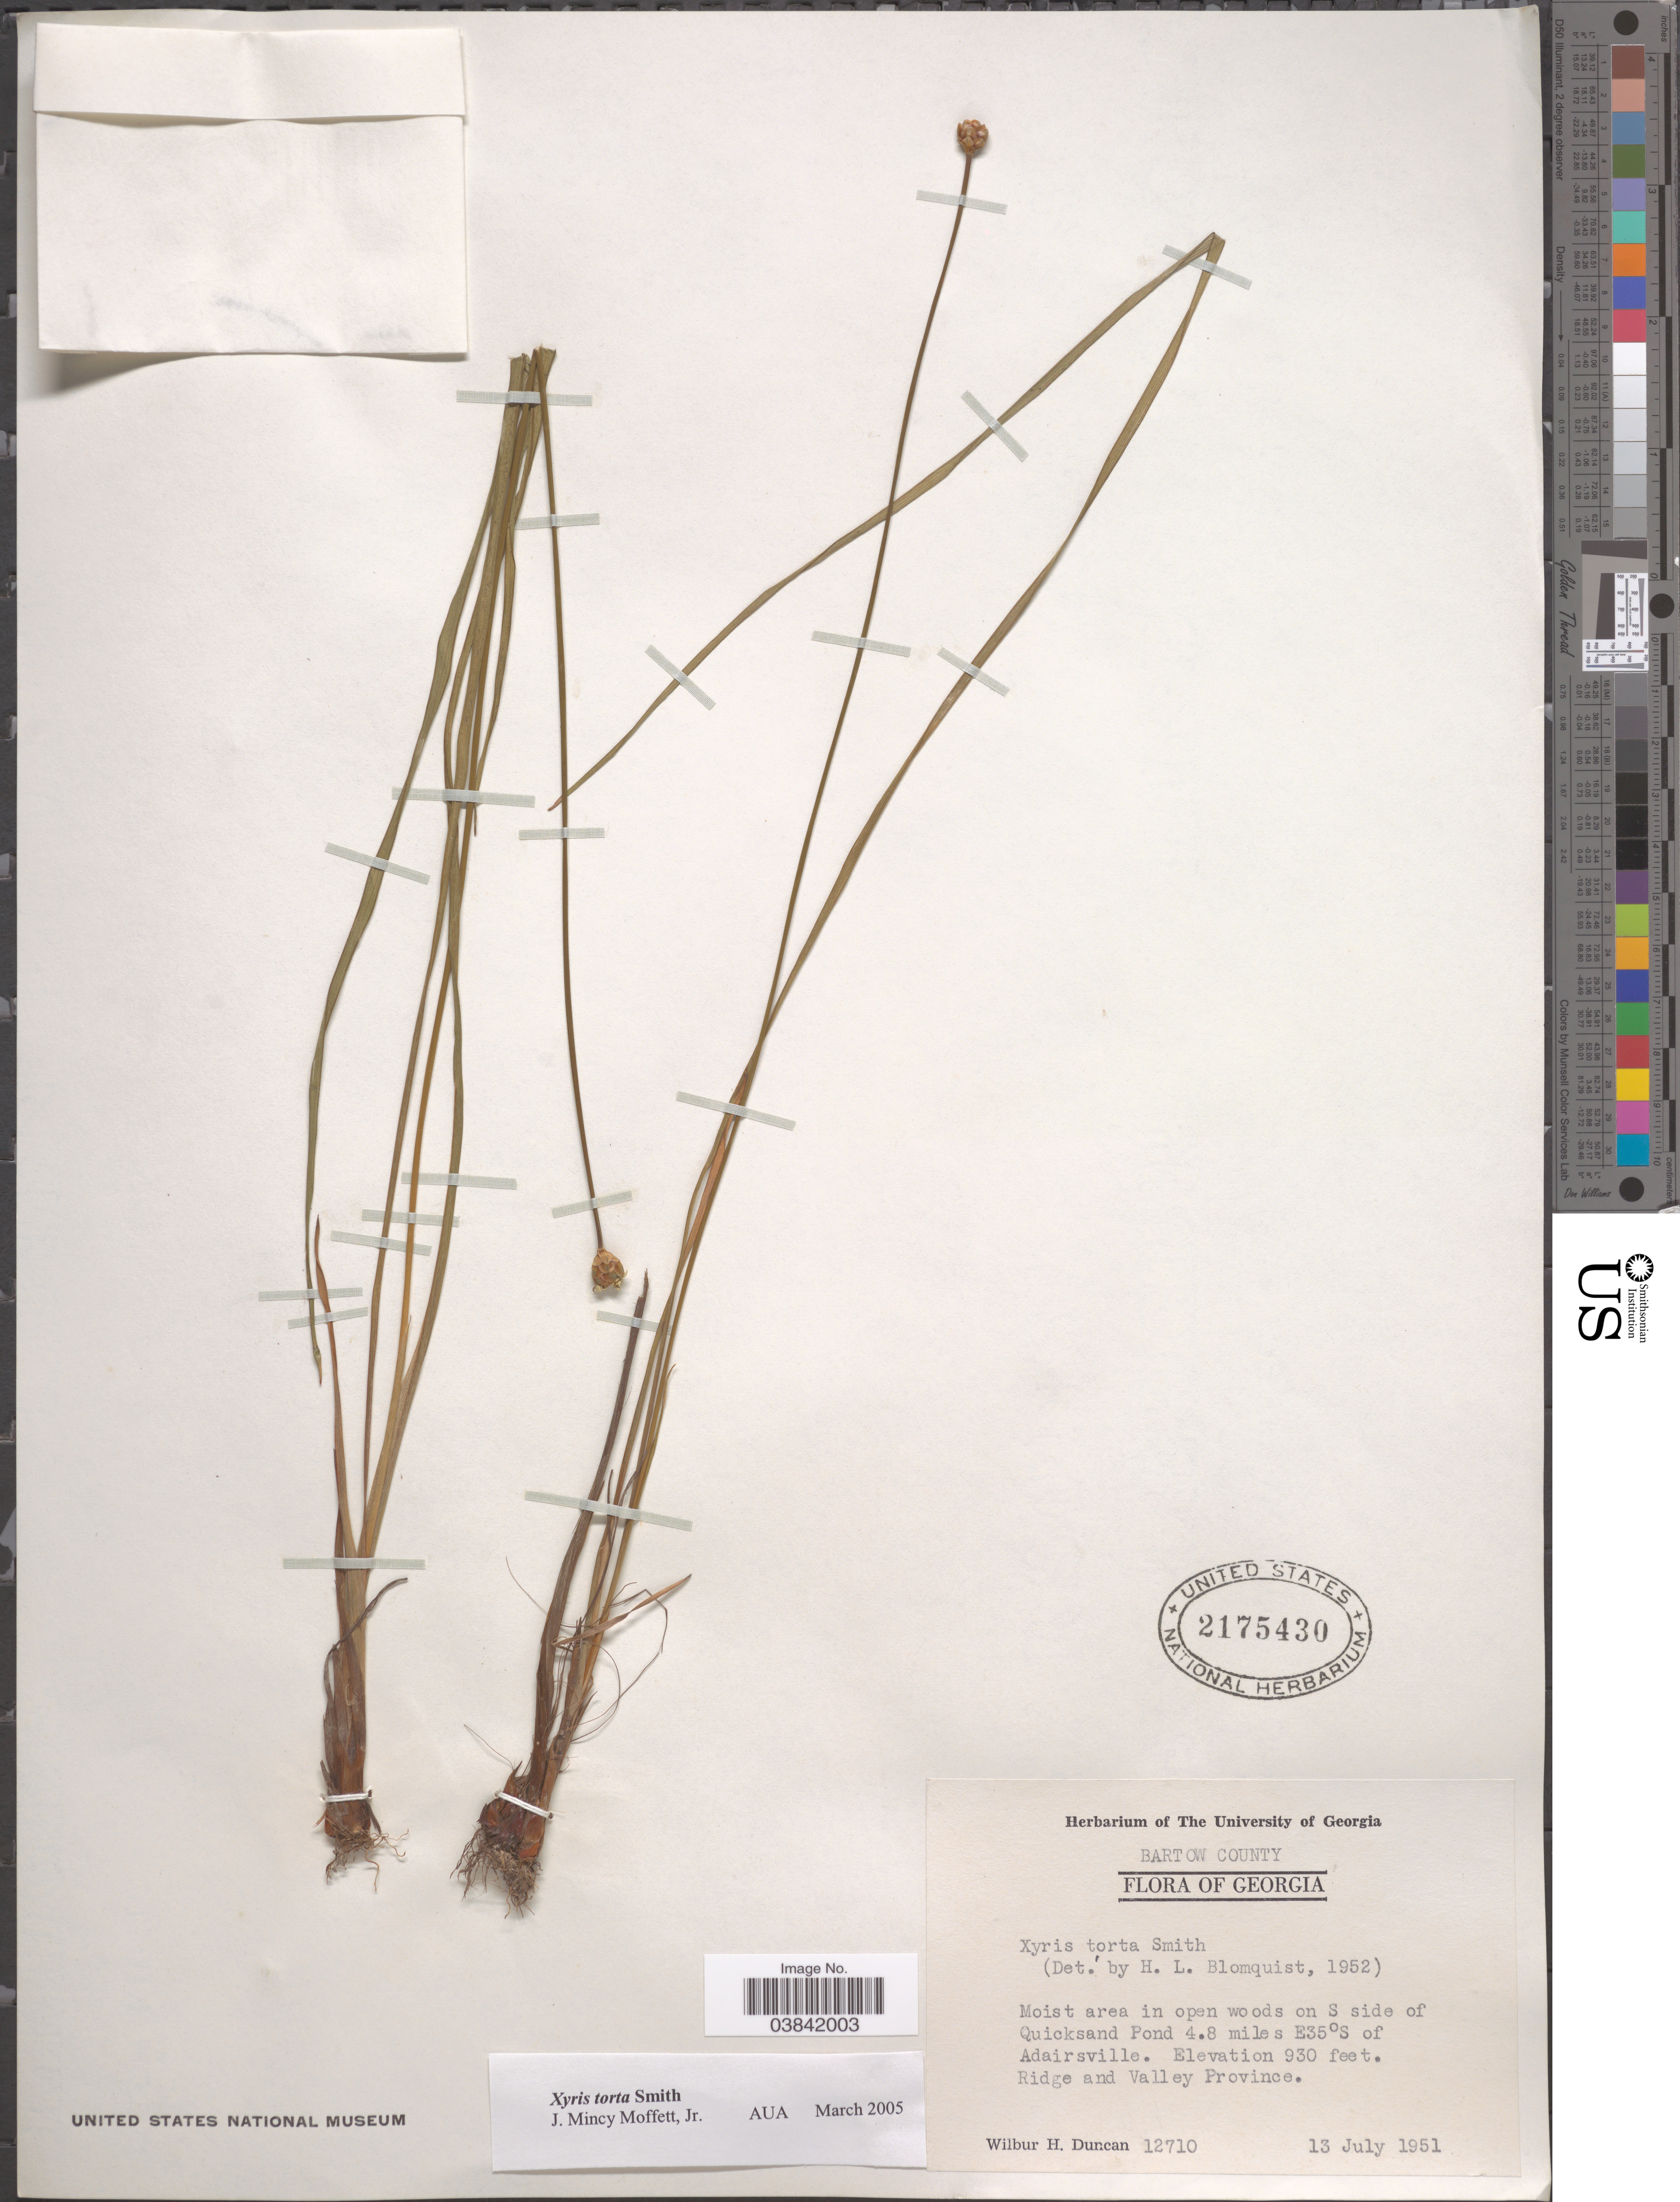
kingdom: Plantae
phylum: Tracheophyta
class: Liliopsida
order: Poales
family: Xyridaceae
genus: Xyris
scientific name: Xyris torta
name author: Sm.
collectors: W. H. Duncan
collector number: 12710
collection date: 1951-07-13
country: United States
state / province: Georgia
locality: Bartow County. Moist area in open woods on S side of Quicksand Pond 4.8 miles E35ºS of Adairsville. Ridge and Valley Province.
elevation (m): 283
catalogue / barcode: US 2175430